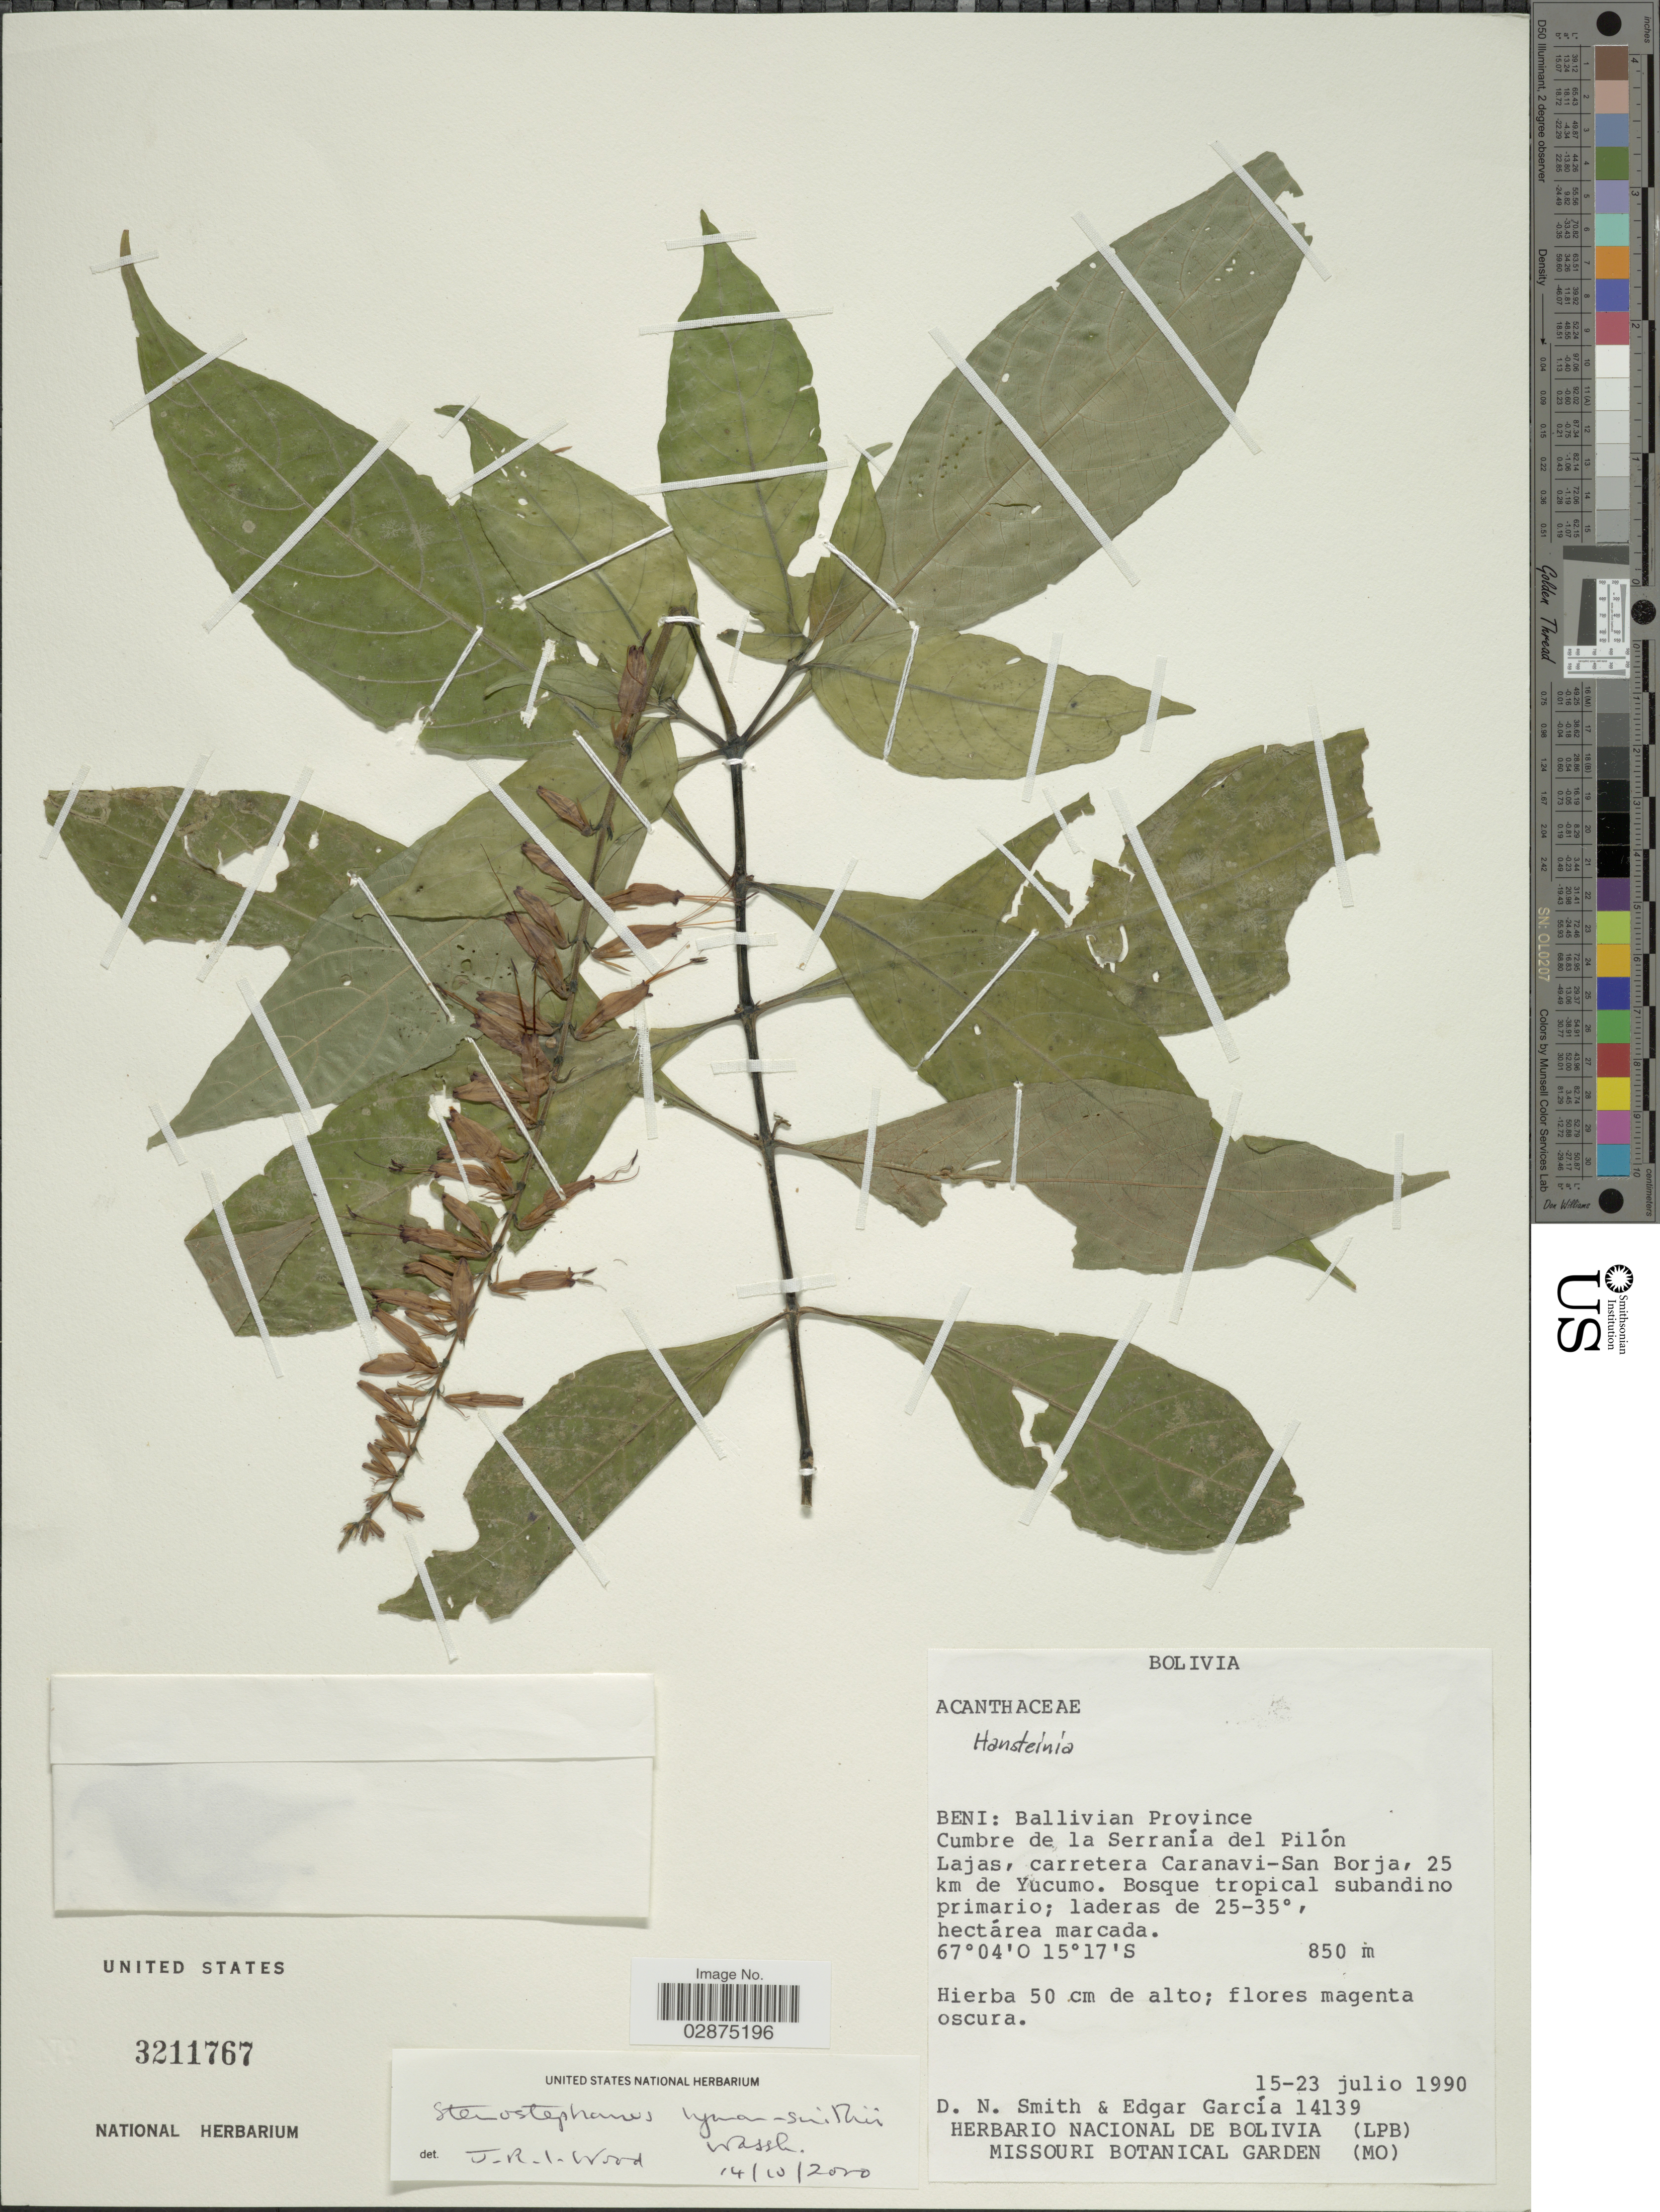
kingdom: Plantae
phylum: Tracheophyta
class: Magnoliopsida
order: Lamiales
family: Acanthaceae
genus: Stenostephanus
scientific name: Stenostephanus lyman-smithii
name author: Wassh.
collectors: D. Smith & E. Garcia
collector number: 14139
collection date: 1990-07-15/1990-07-23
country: Bolivia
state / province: Beni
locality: Ballivian Province. Cumbre de la Serranía del Pilón Lajas, carretera Caranavi-San Borja, 25 km de Yucumo.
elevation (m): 850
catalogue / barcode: US 3211767